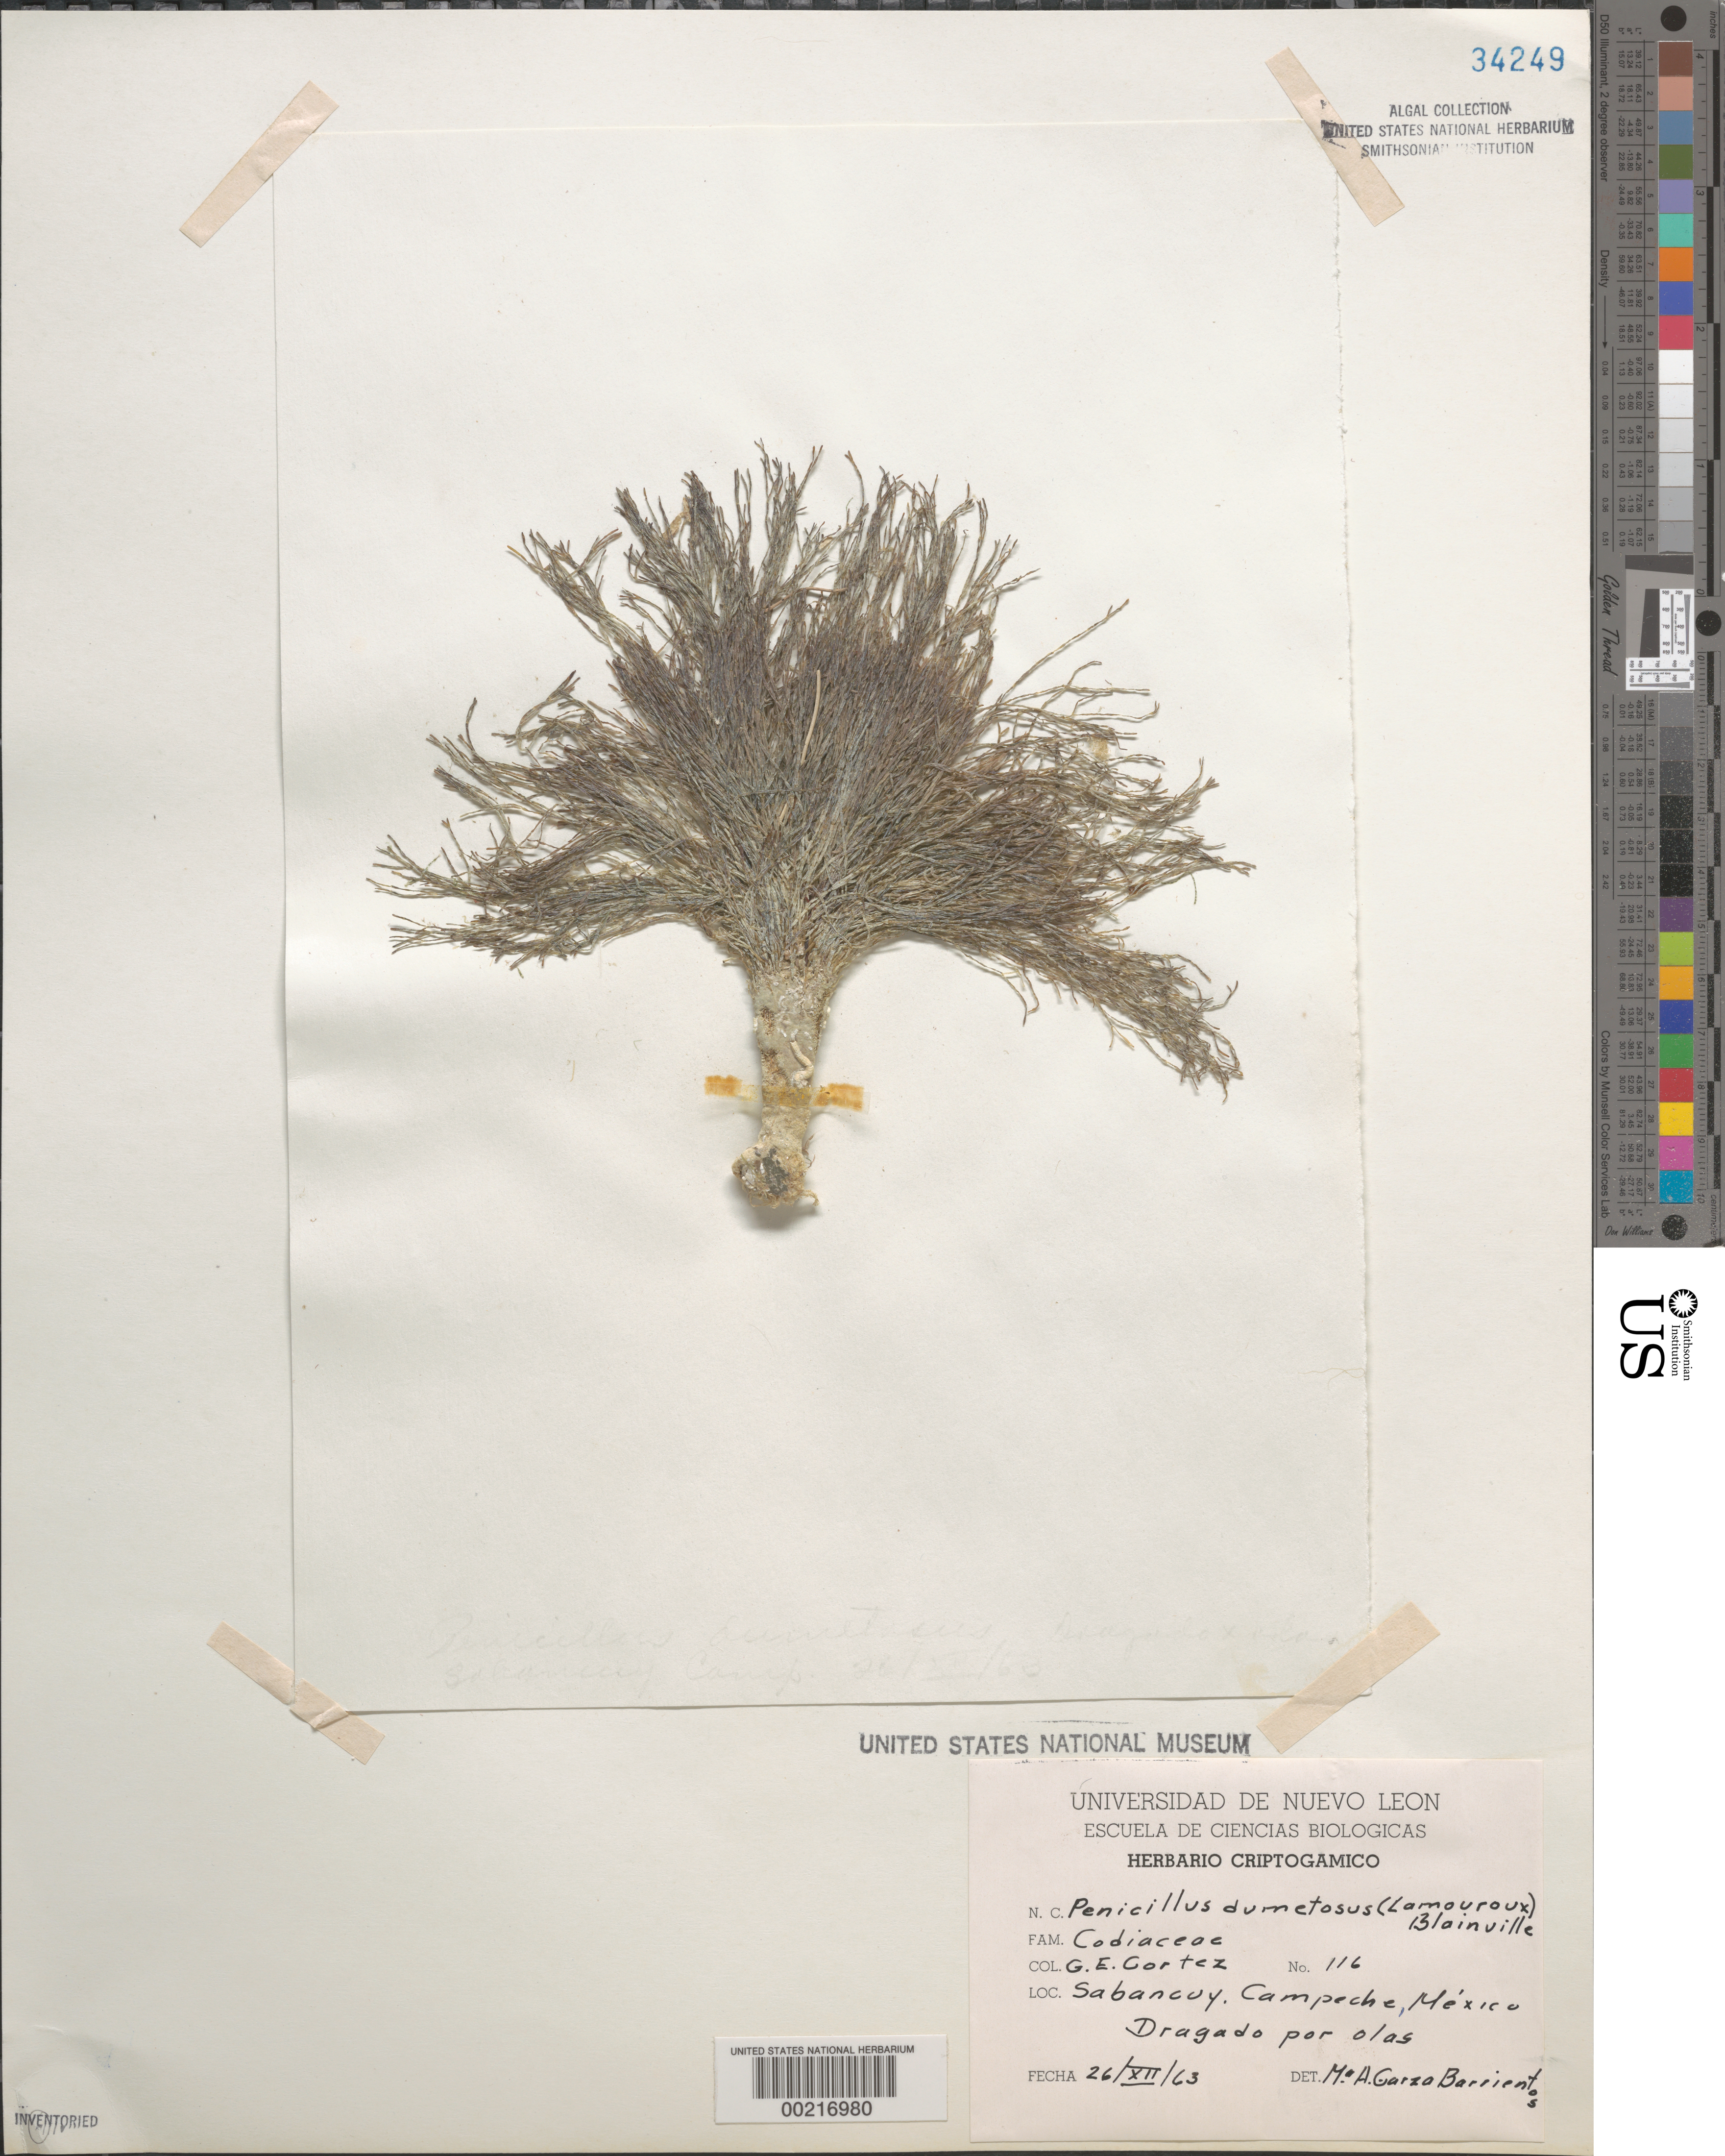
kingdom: Plantae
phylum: Chlorophyta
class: Ulvophyceae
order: Bryopsidales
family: Udoteaceae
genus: Penicillus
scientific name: Penicillus dumetosus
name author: (J.V.Lamouroux) Blainville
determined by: Garza Barrientos, M. A.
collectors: G. Cortez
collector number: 116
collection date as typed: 26 Dec 1963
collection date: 1963-12-26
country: Mexico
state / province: Campeche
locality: Sabancuy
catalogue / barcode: US 34249